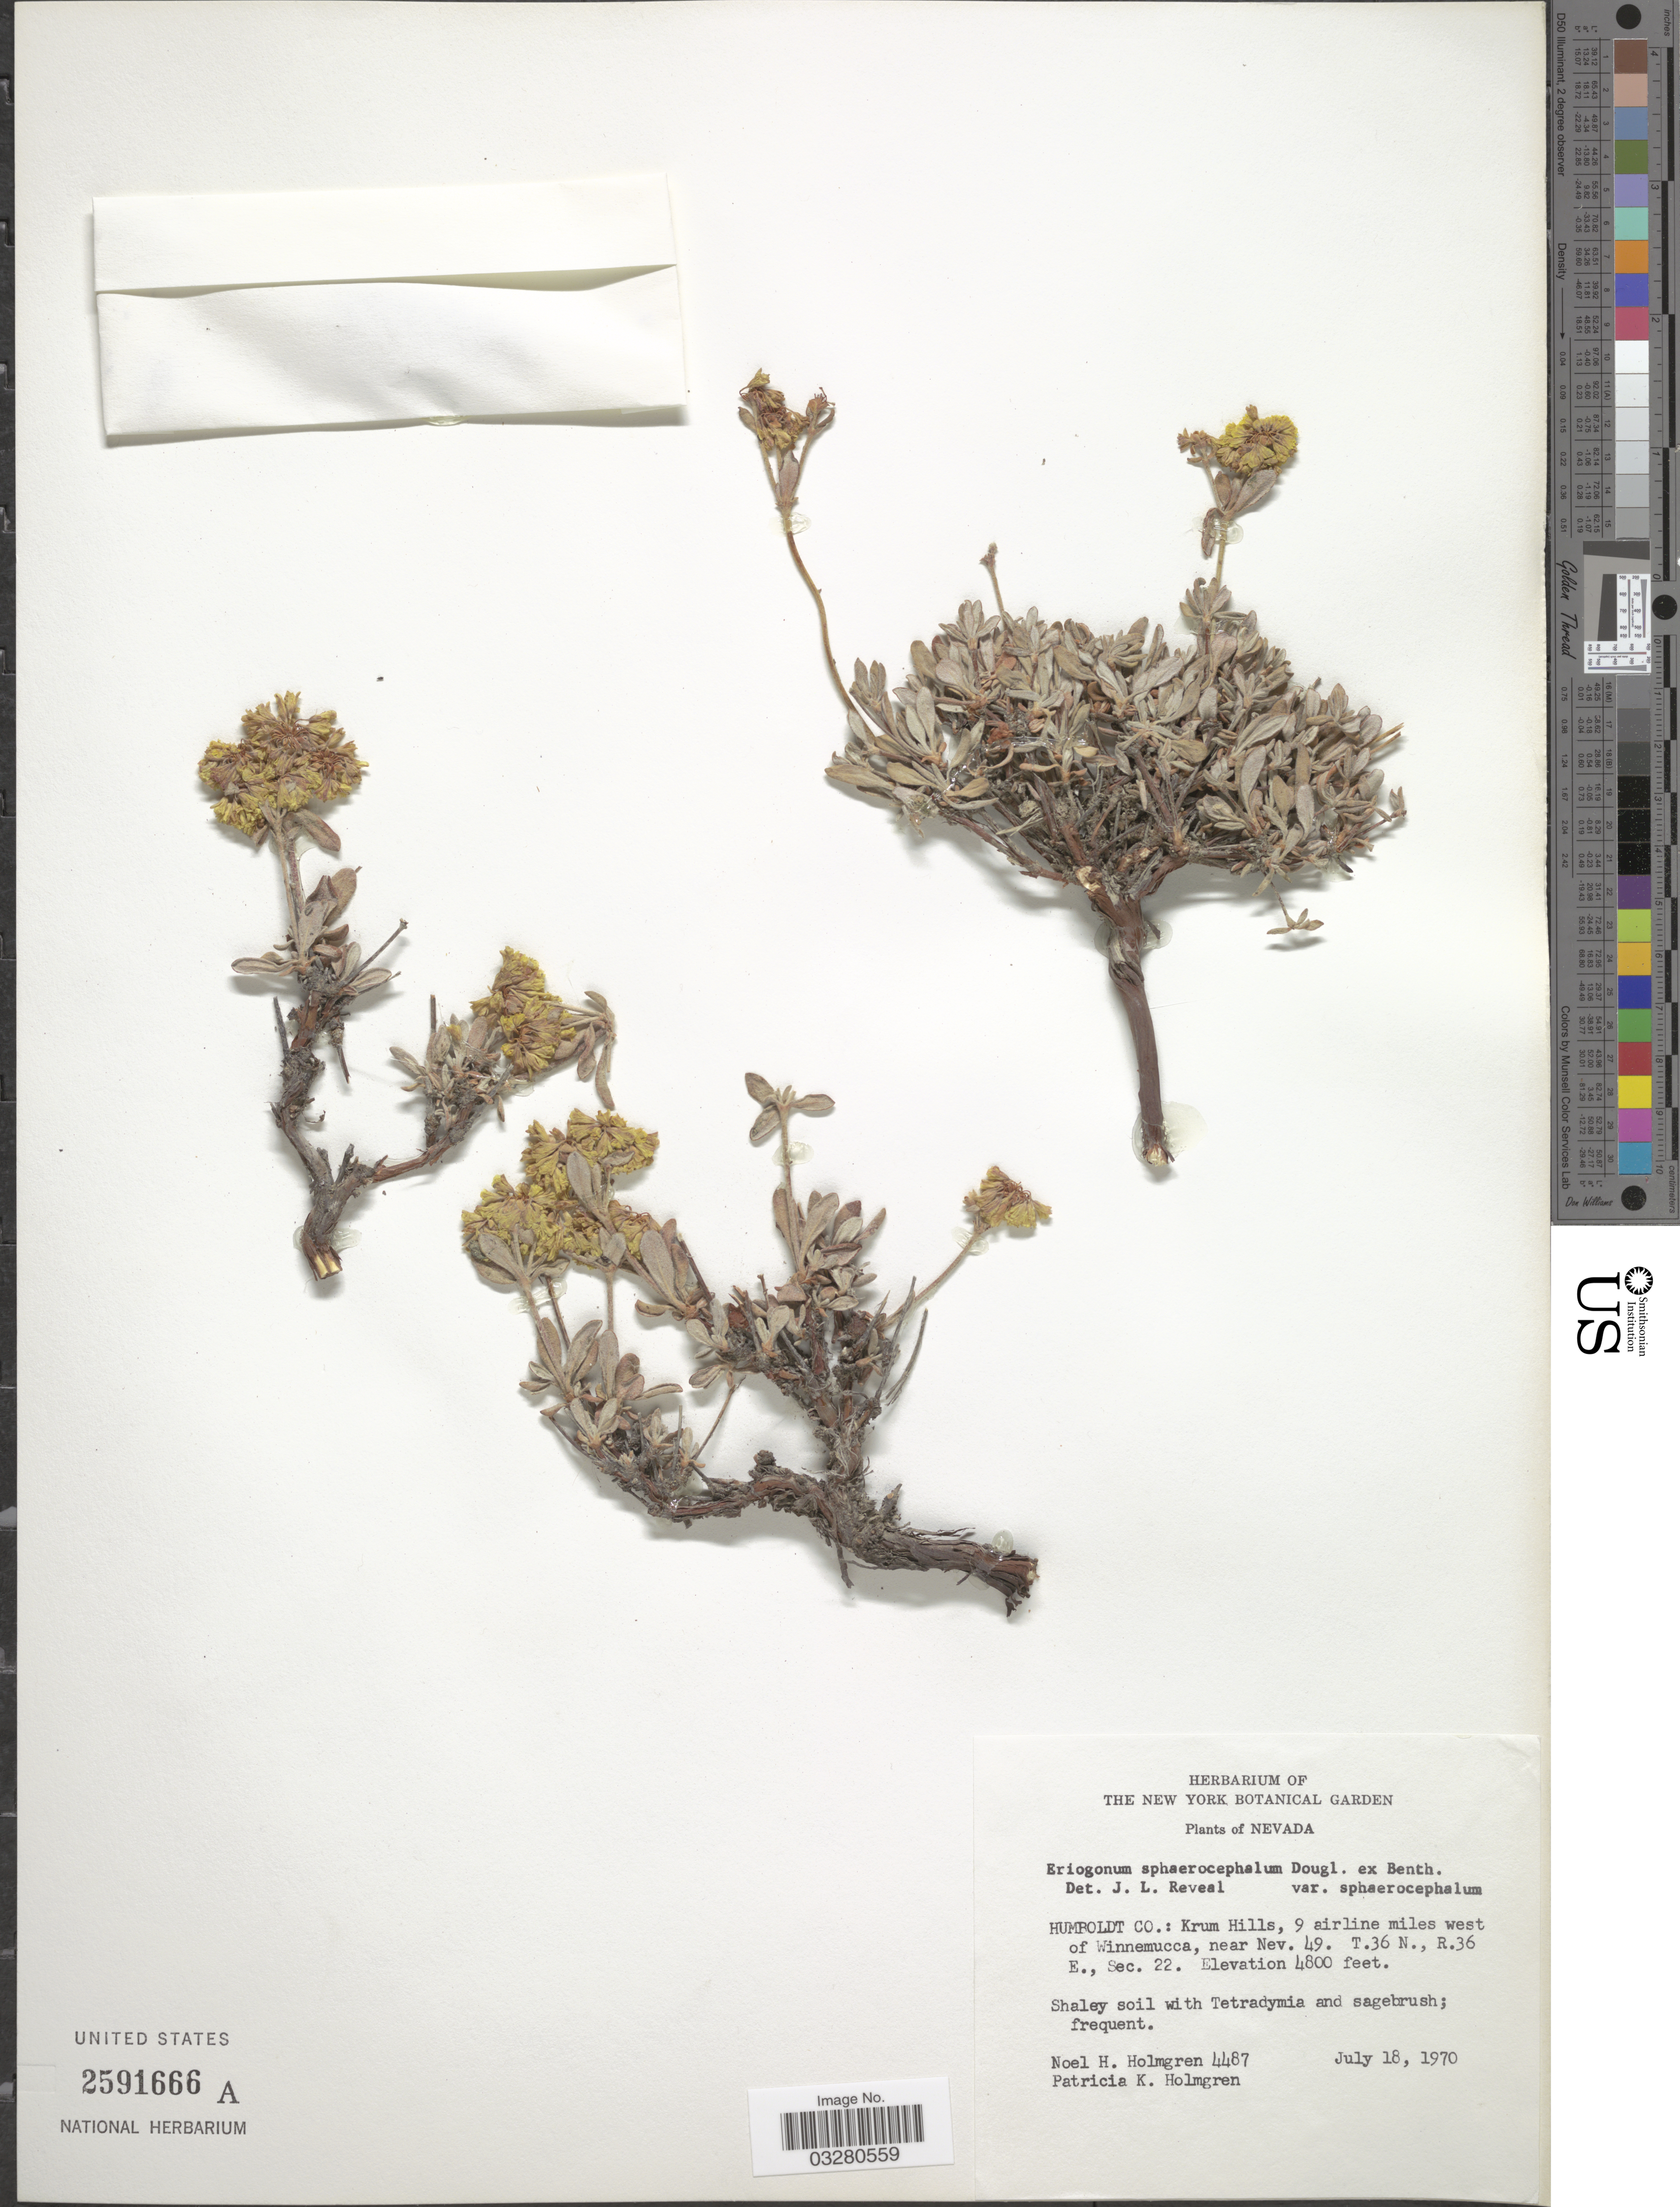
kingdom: Plantae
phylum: Tracheophyta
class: Magnoliopsida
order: Caryophyllales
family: Polygonaceae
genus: Eriogonum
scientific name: Eriogonum sphaerocephalum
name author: Benth. & Douglas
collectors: N. H. Holmgren & P. K. Holmgren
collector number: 4487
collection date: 1970-07-18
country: United States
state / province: Nevada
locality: Humboldt Co.: Krum Hills, 9 airline miles west of Winnemucca, near Nev. 49. T.36 N., R.36 E., Sec. 22.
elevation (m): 1463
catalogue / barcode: US 2591666A